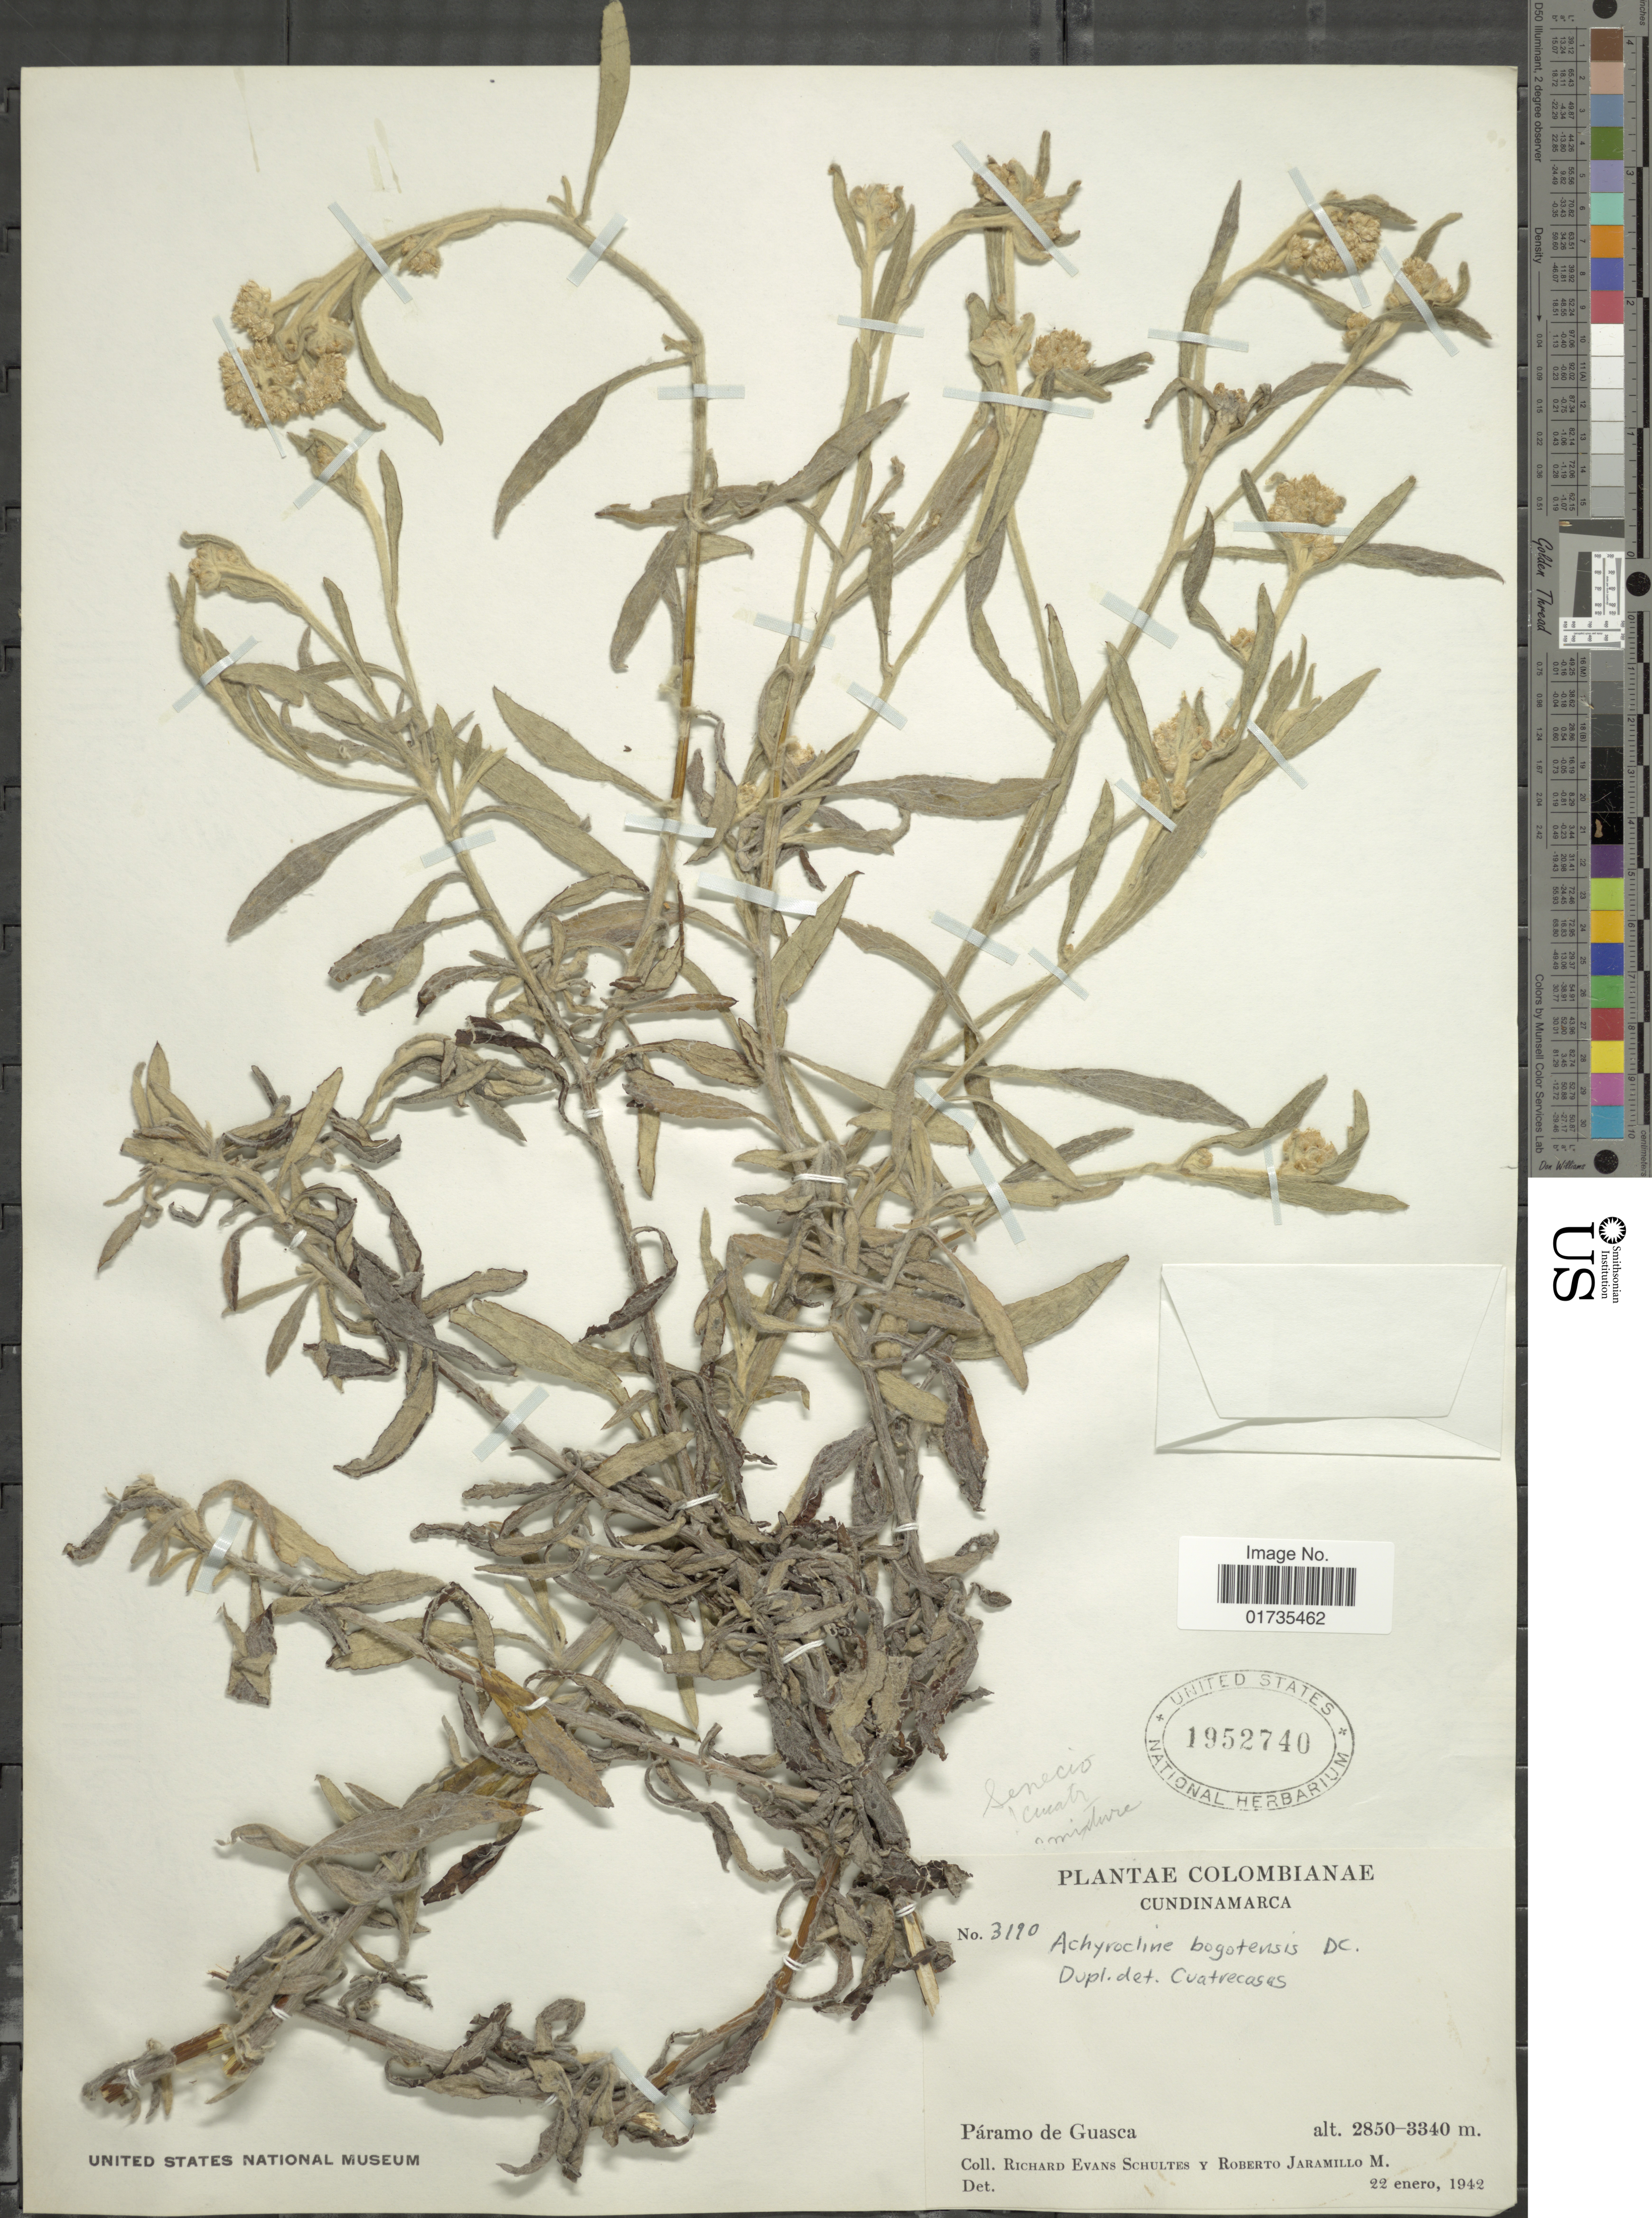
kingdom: Plantae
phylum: Tracheophyta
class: Magnoliopsida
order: Asterales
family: Asteraceae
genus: Achyrocline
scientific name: Achyrocline bogotensis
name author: (Kunth) DC.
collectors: R. E. Schultes & R. Jaramillo M.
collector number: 3190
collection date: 1942-01-22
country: Colombia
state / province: Cundinamarca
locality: Páramo de Guasca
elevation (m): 2850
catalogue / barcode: US 1952740